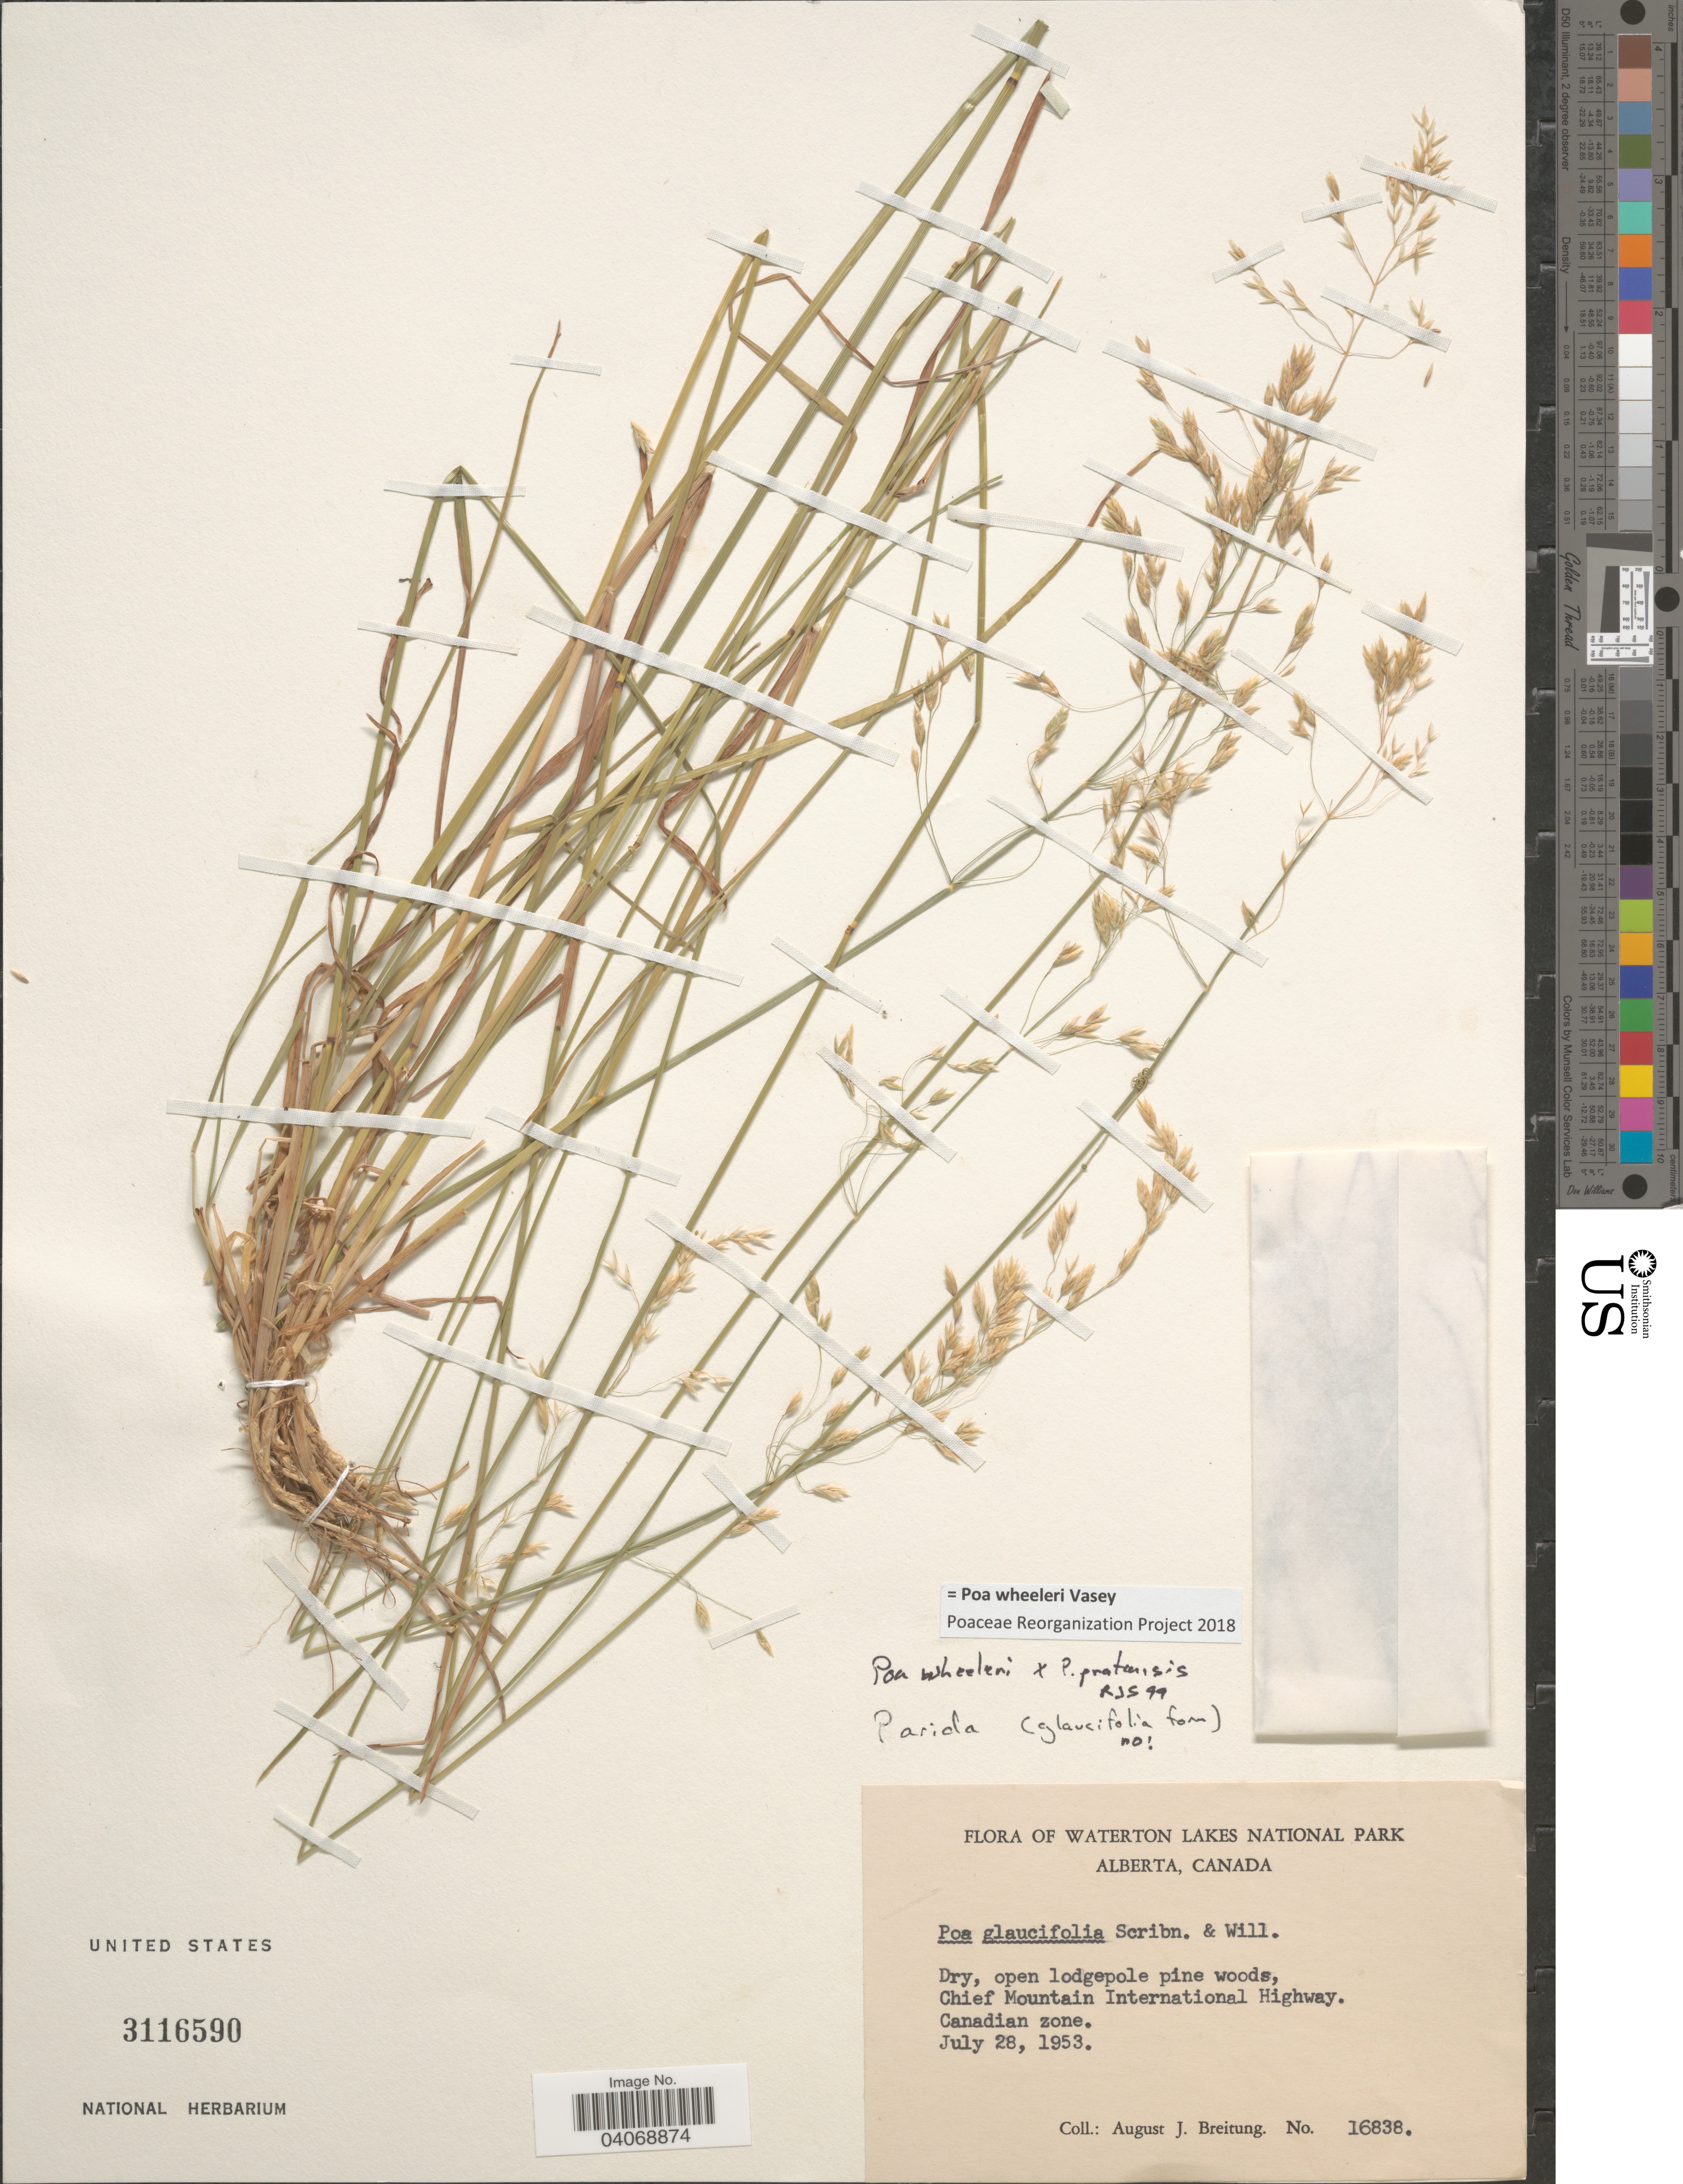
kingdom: Plantae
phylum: Tracheophyta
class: Liliopsida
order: Poales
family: Poaceae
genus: Poa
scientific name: Poa wheeleri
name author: Vasey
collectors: A. Breitung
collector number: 16838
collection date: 1953-07-28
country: Canada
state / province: Alberta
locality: Waterton Lakes National Park. Dry, open lodgepole pine woods, Chief Mountain International Highway. Canadian Zone.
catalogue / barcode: US 3116590